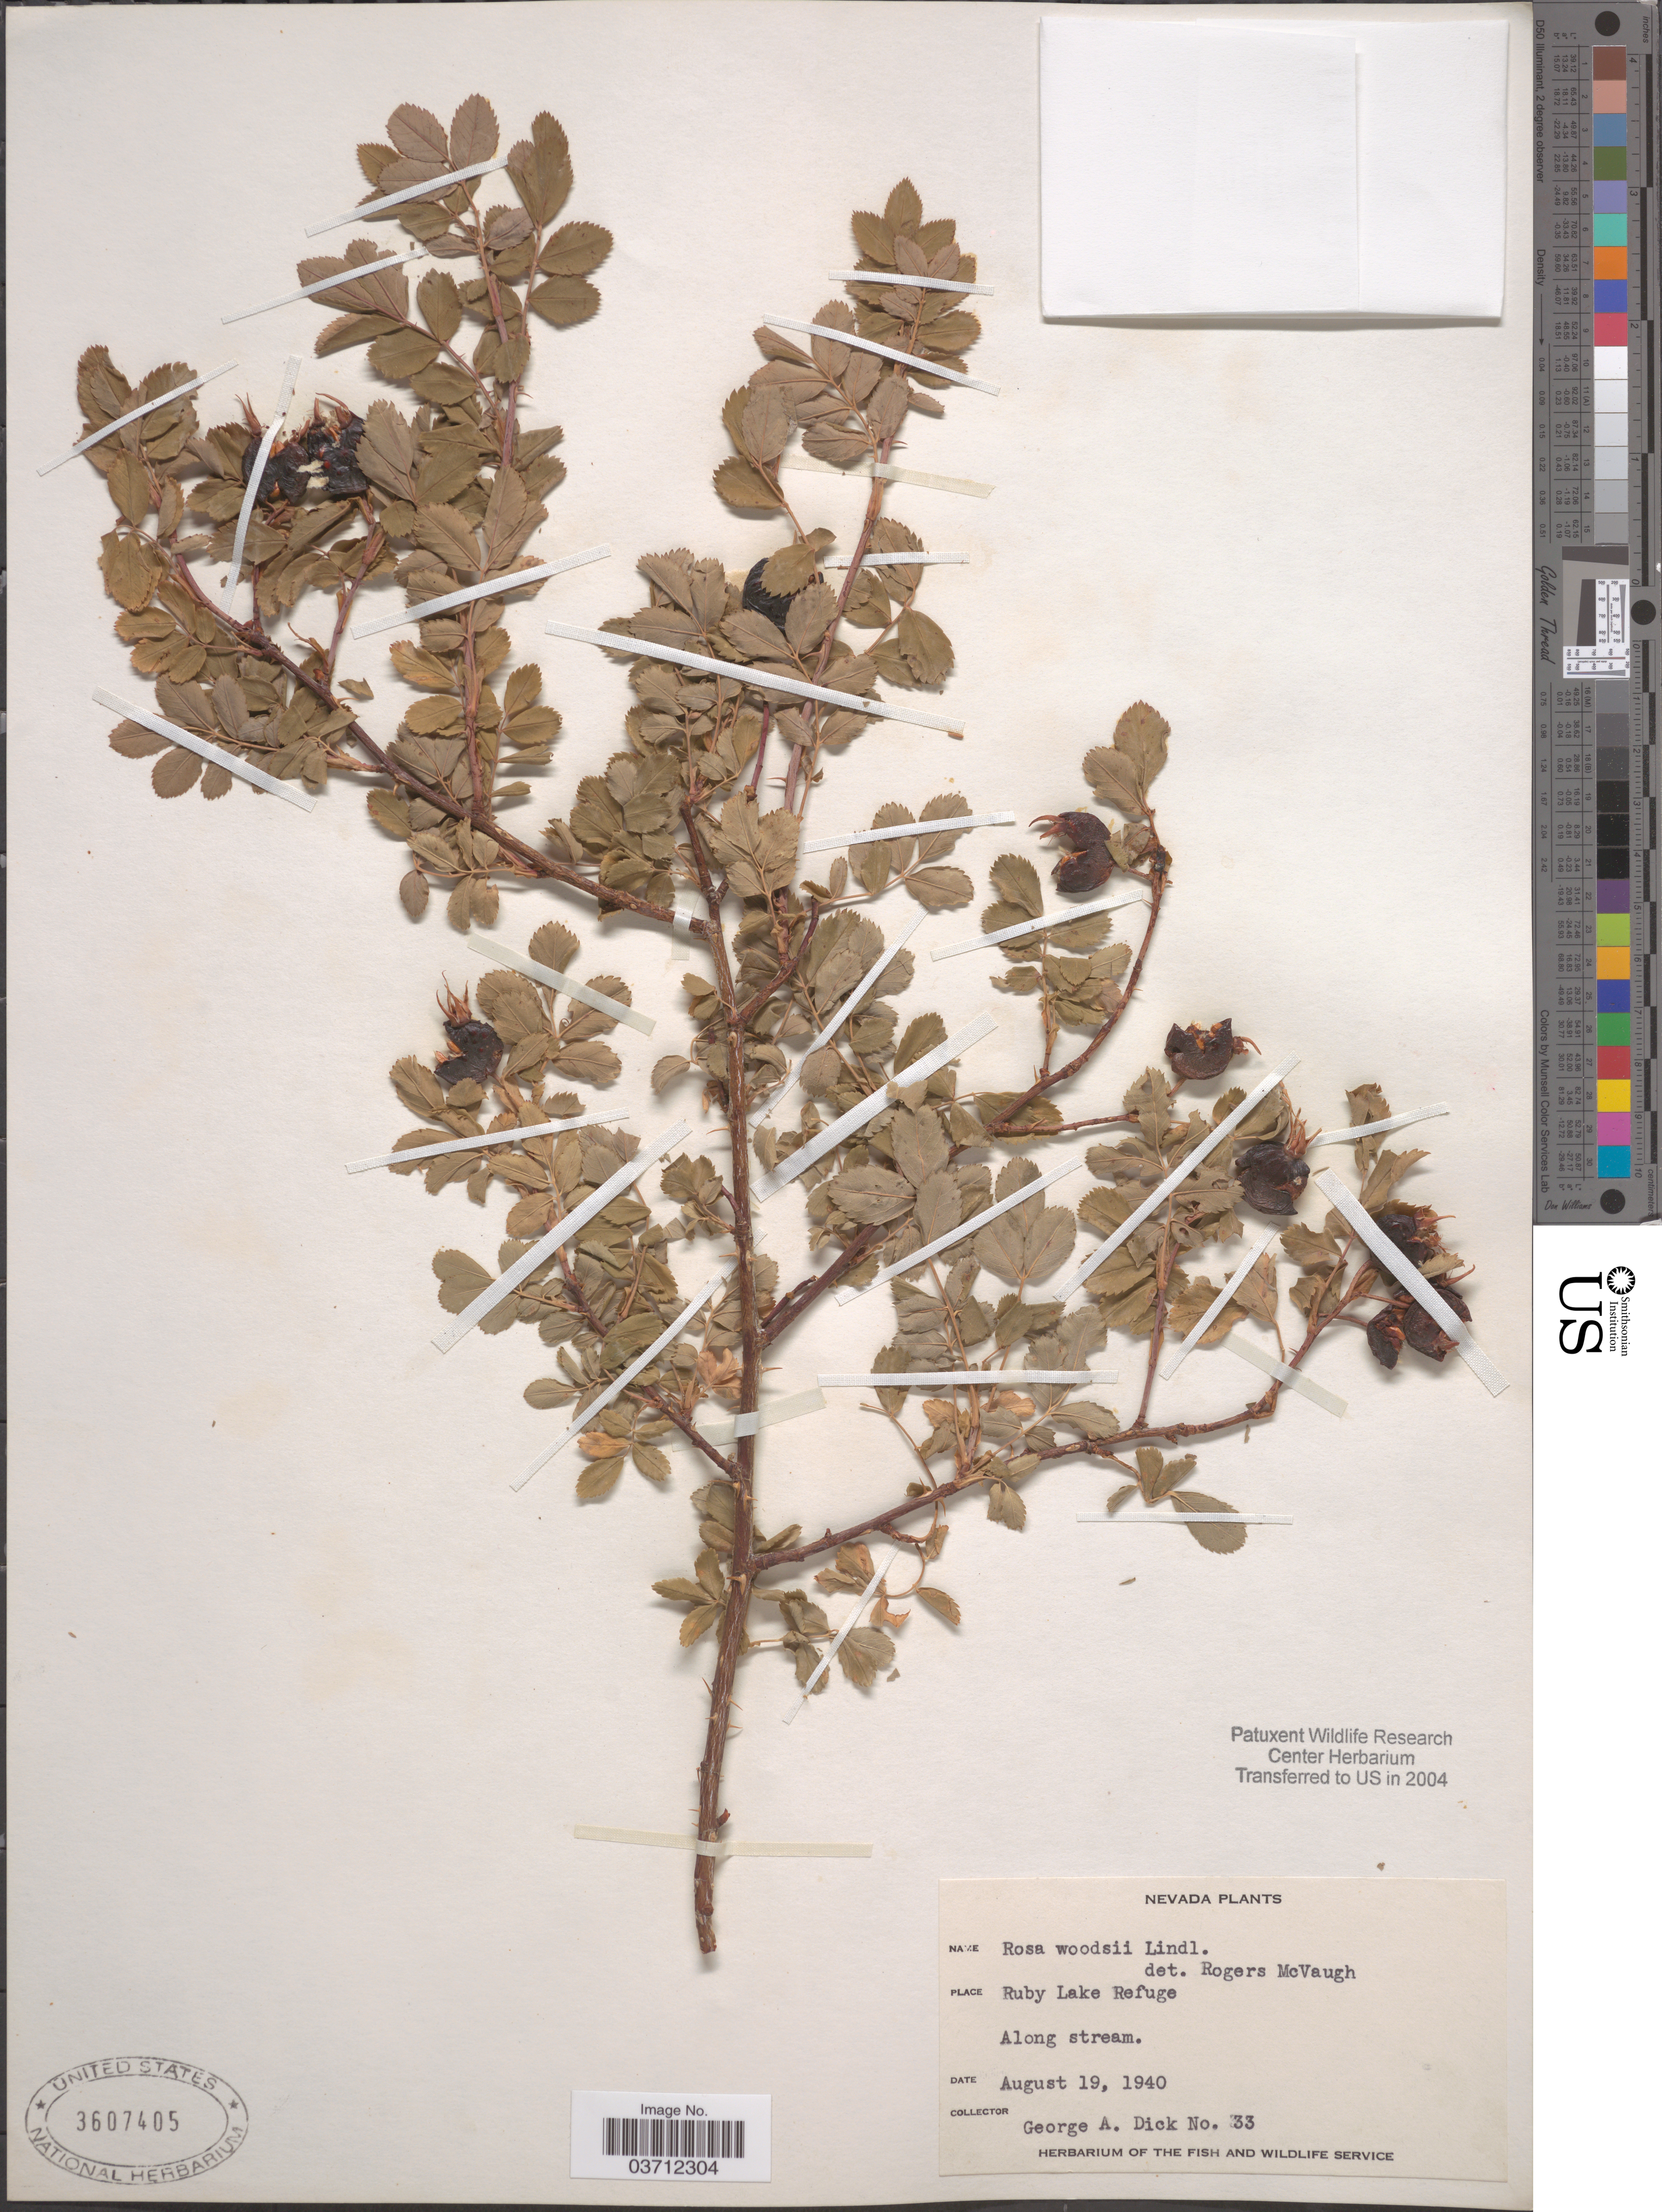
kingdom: Plantae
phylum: Tracheophyta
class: Magnoliopsida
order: Rosales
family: Rosaceae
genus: Rosa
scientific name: Rosa woodsii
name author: Lindl.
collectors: G. Dick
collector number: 33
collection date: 1940-08-19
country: United States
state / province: Nevada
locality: Ruby Lake Refuge. Along Stream.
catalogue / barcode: US 3607405